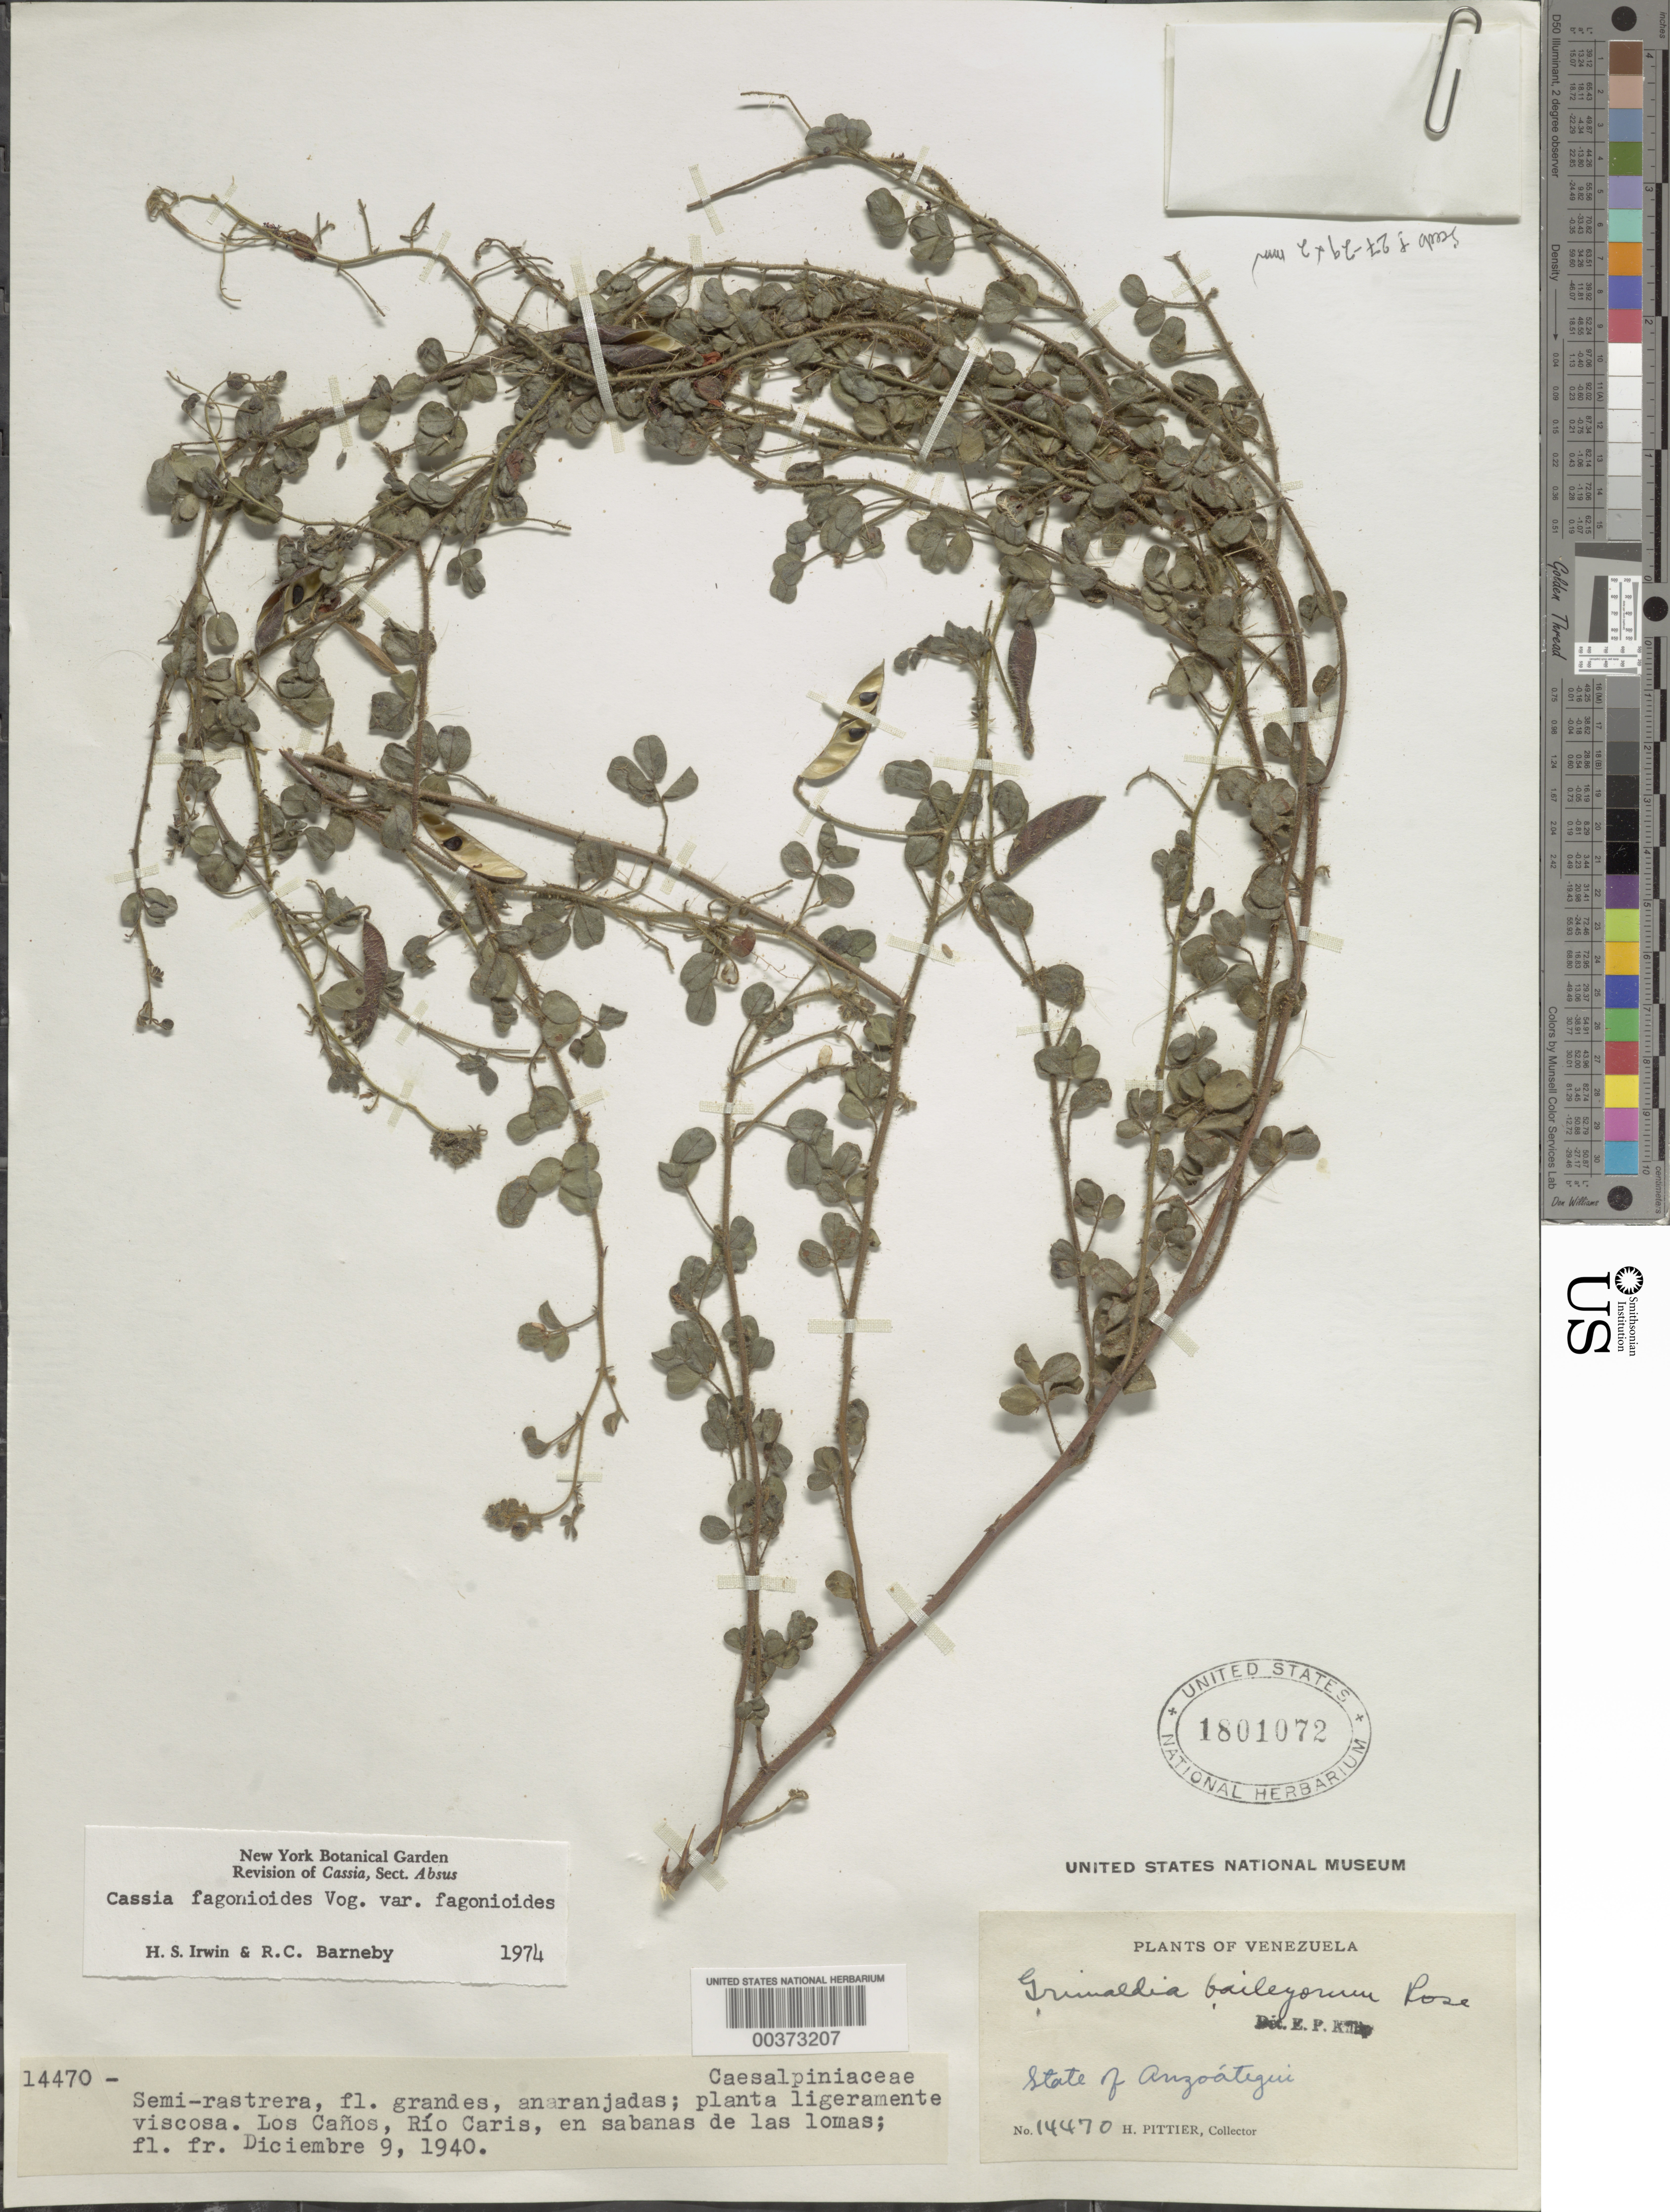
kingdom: Plantae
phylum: Tracheophyta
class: Magnoliopsida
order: Fabales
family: Fabaceae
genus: Chamaecrista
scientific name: Chamaecrista fagonioides var. fagonioides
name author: (Vogel) H.S. Irwin & Barneby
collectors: H. F. Pittier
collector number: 14470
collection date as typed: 09 Dec 1940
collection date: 1940-12-09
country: Venezuela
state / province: Anzoategui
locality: Los canos, rio caris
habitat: En sabanas de las lomas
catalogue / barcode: US 1801072